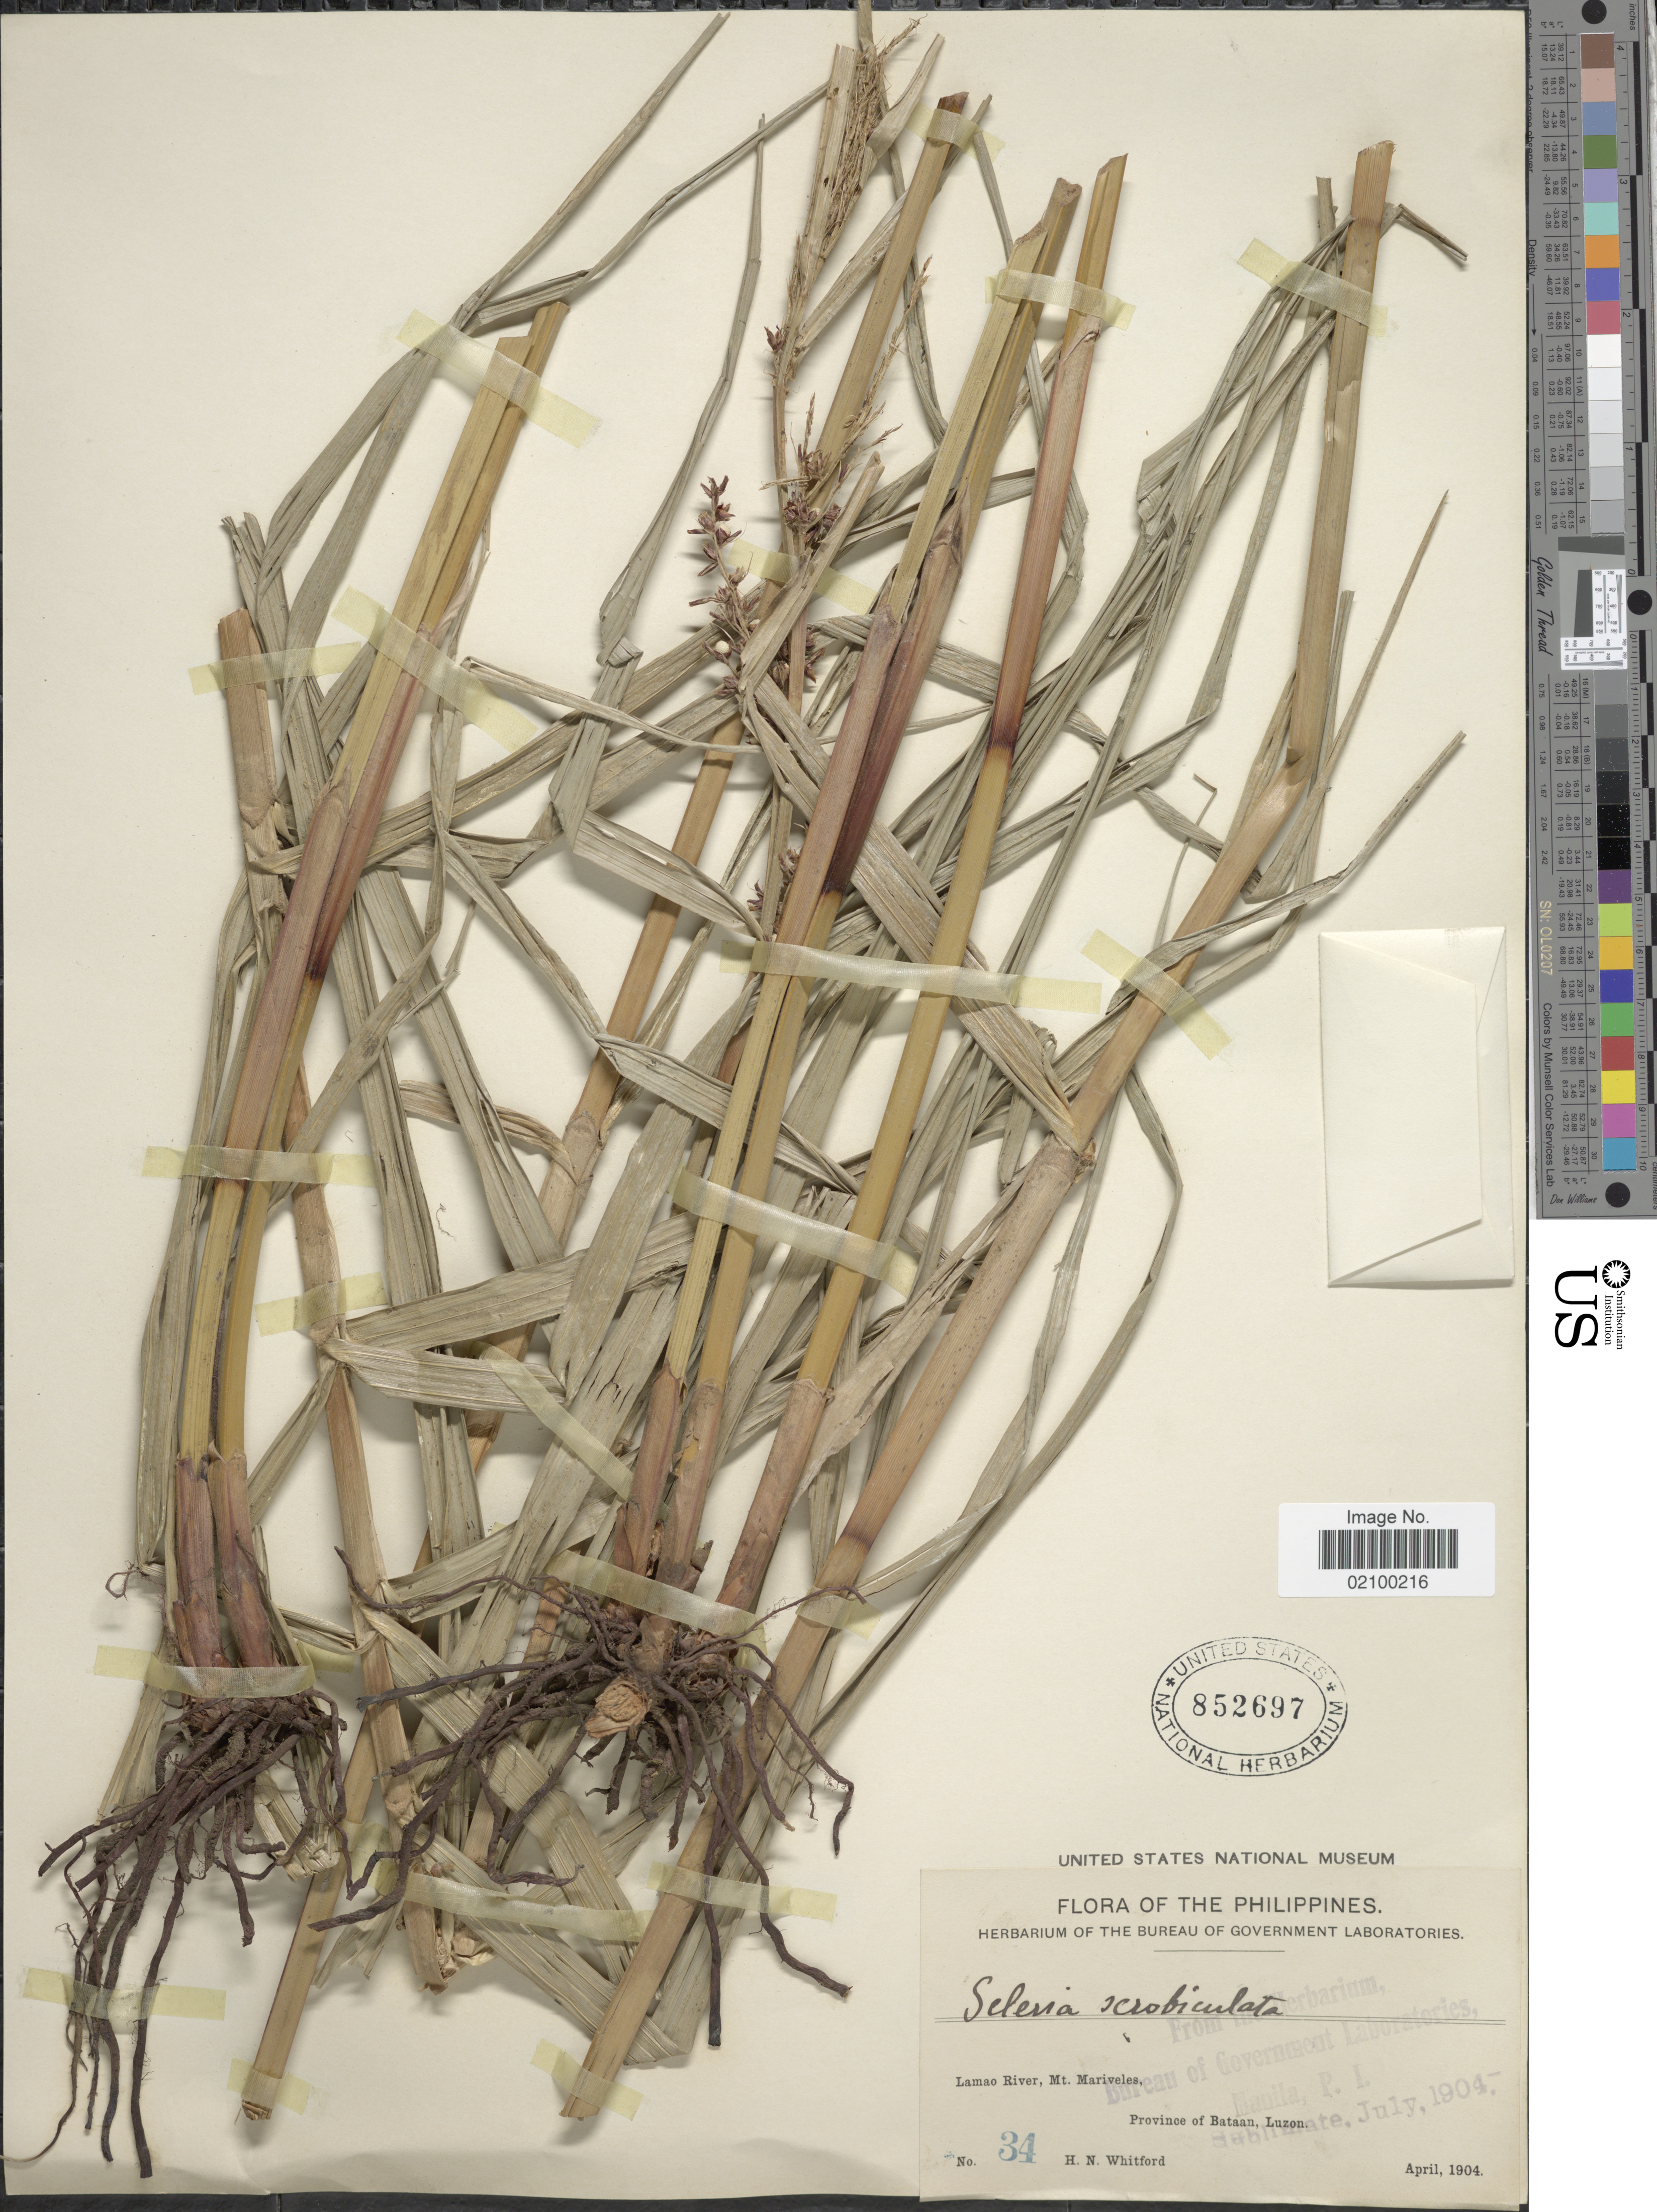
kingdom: Plantae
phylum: Tracheophyta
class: Liliopsida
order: Poales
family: Cyperaceae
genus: Scleria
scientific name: Scleria scrobiculata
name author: Nees & Meyen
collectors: H. N. Whitford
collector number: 34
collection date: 1904-04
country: Philippines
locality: Lamao River, Mt. Mariveles, Province of Bataan, Luzon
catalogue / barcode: US 852697